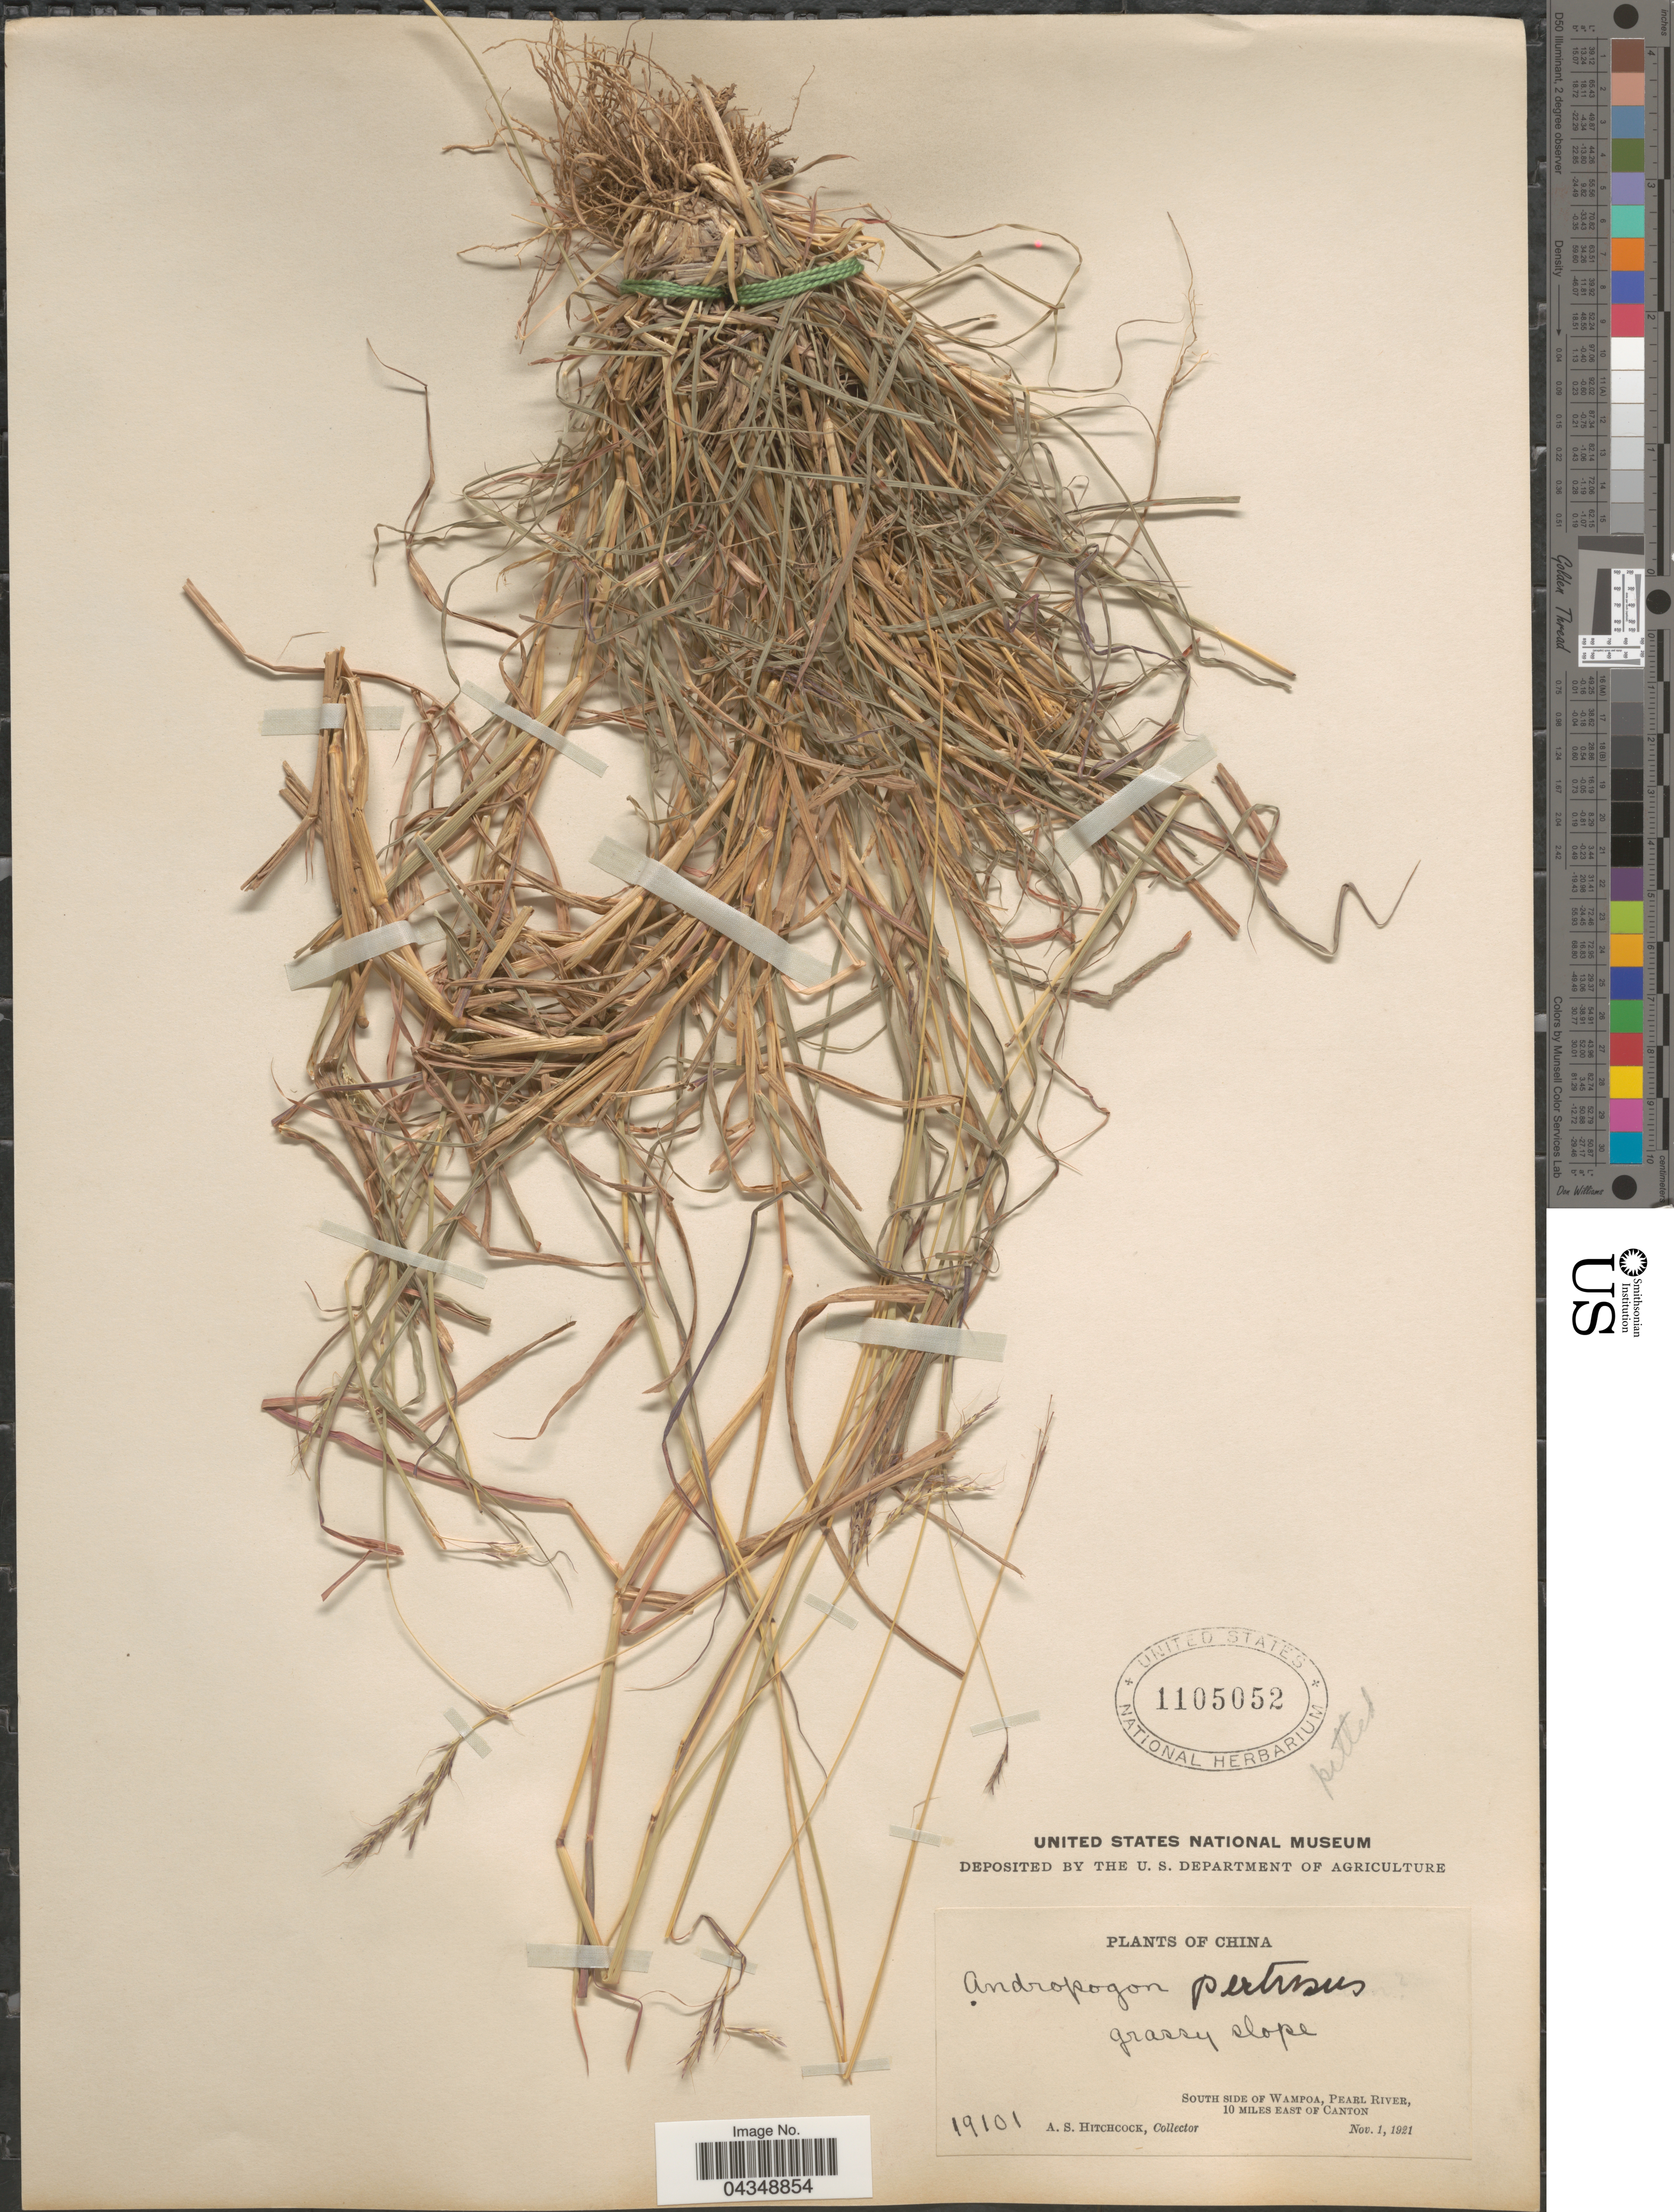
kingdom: Plantae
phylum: Tracheophyta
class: Liliopsida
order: Poales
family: Poaceae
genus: Bothriochloa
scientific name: Bothriochloa pertusa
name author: (L.) A. Camus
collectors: A. S. Hitchcock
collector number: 19101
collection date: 1921-11-01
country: China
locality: South side of Wampoa, Pearl River, 10 miles east of Canton.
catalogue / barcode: US 1105052